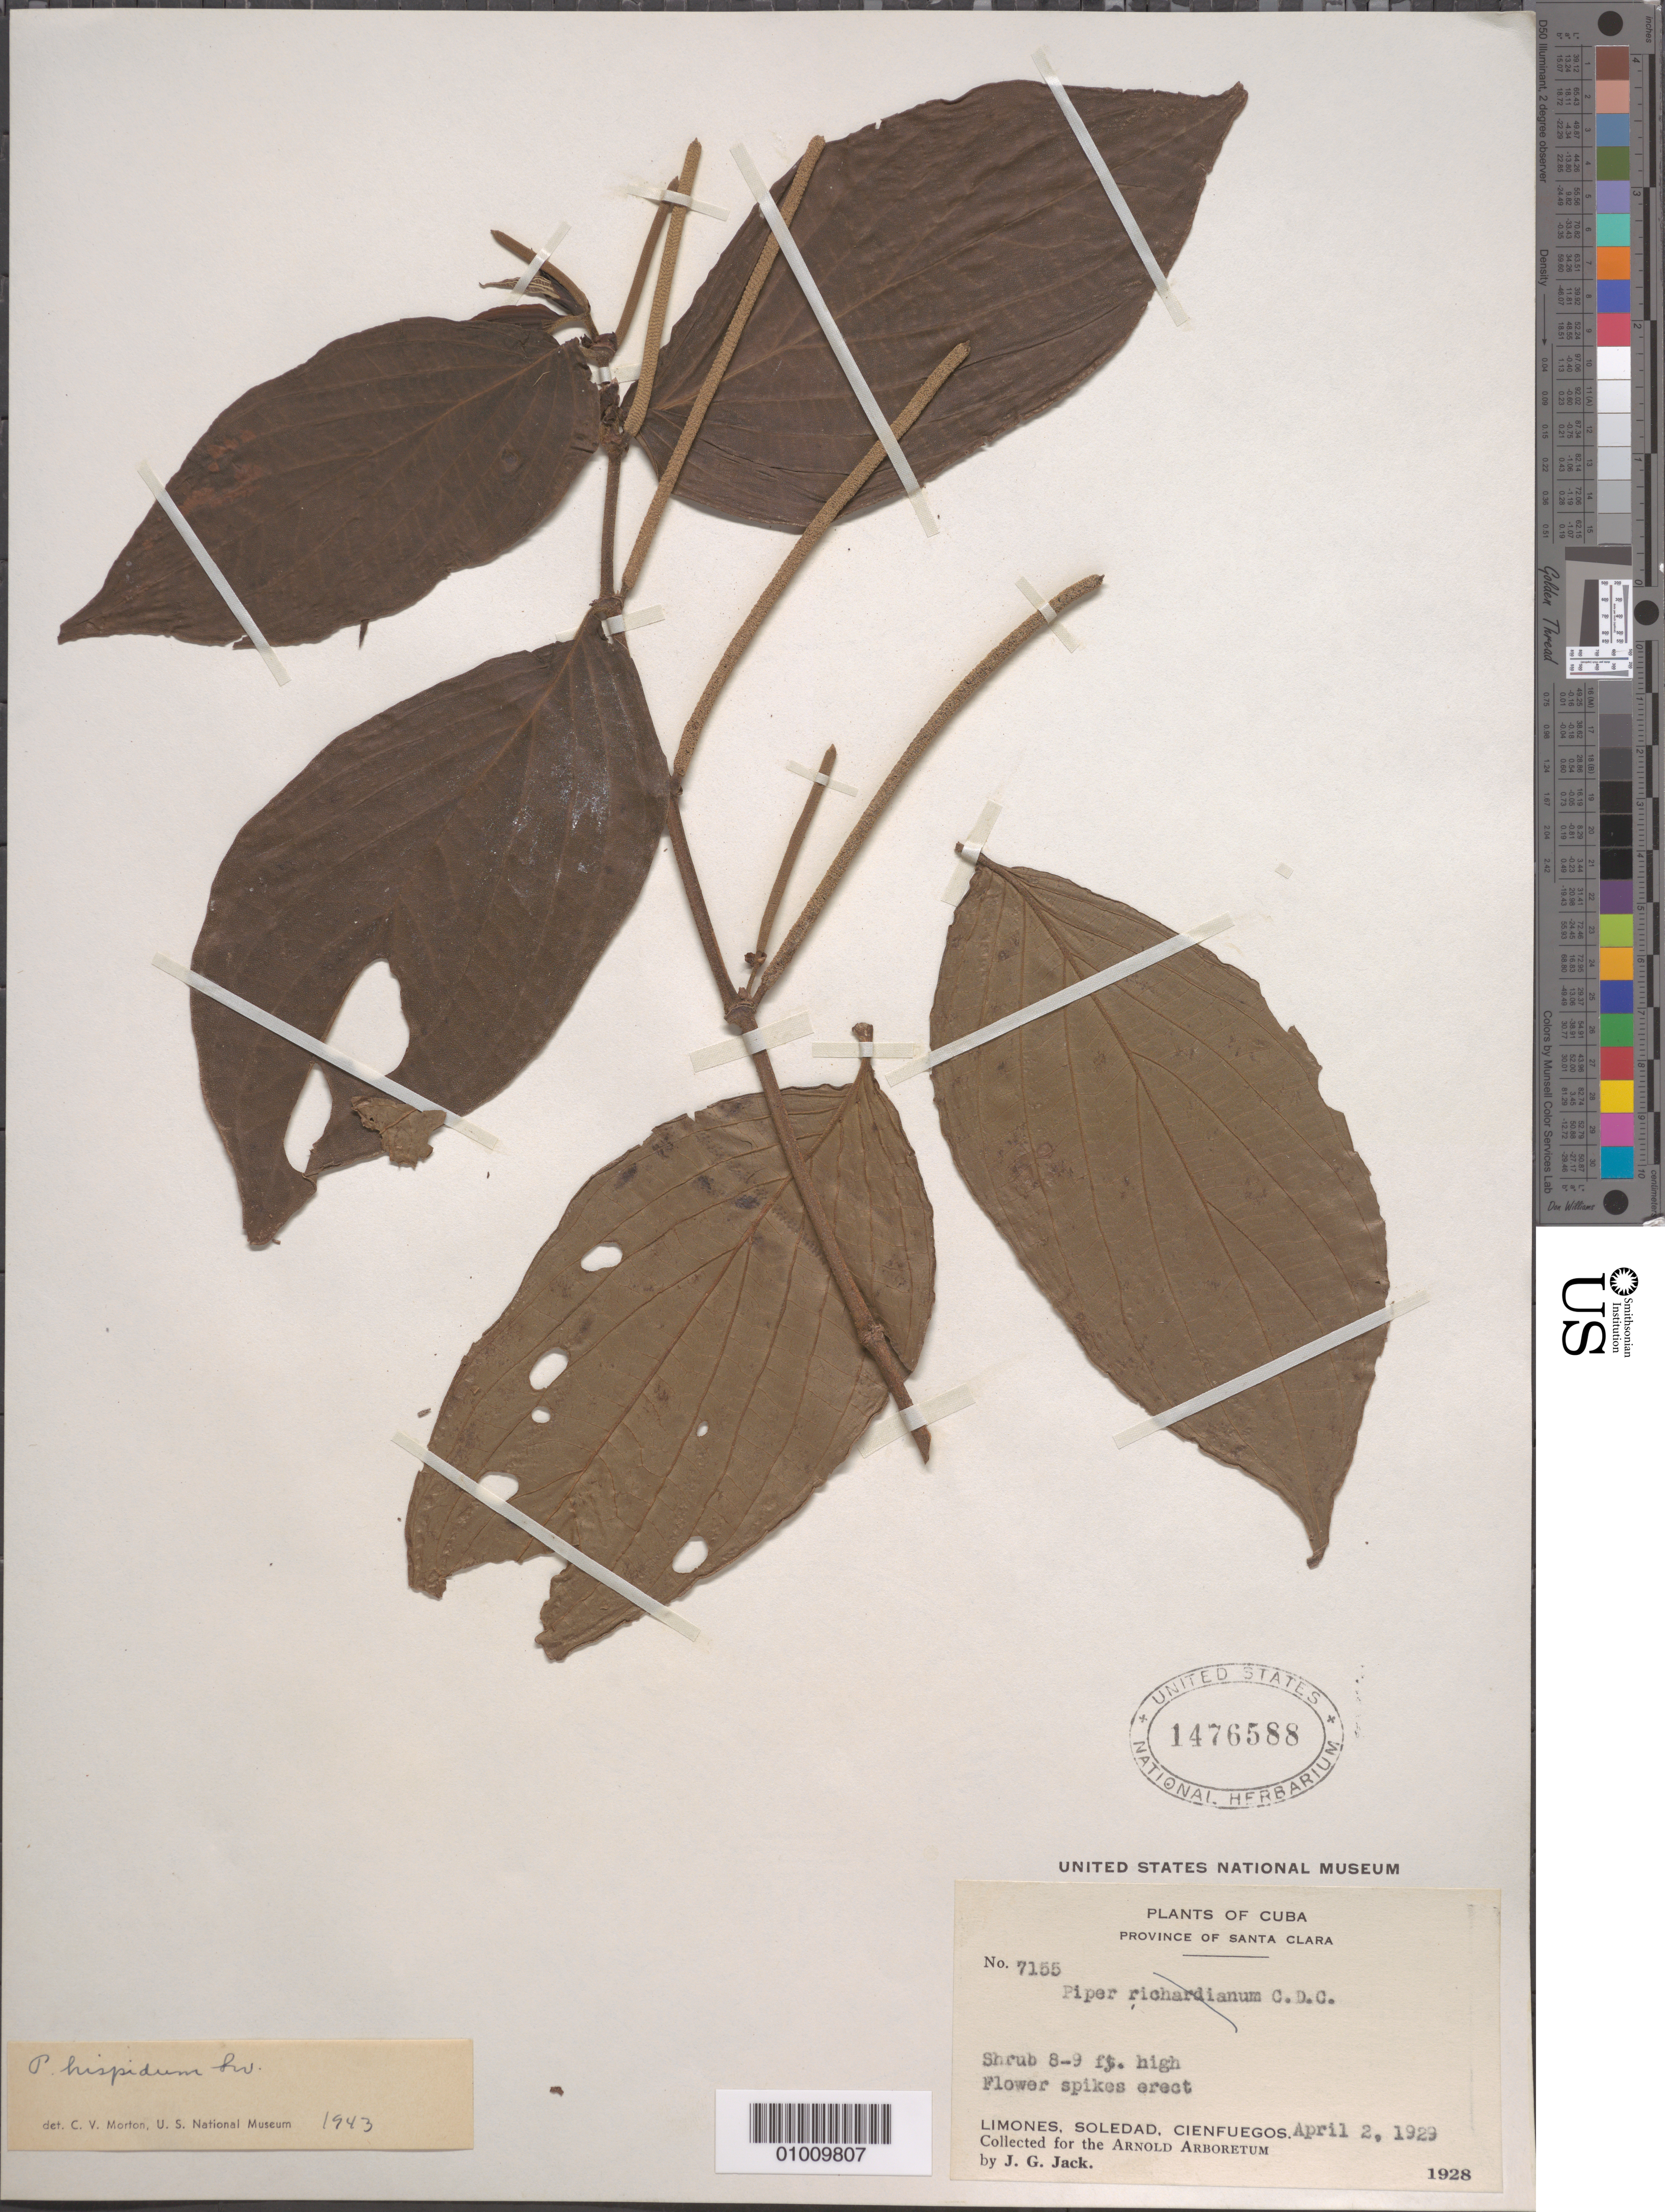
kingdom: Plantae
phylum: Tracheophyta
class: Magnoliopsida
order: Piperales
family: Piperaceae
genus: Piper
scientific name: Piper hispidum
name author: Sw.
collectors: J. G. Jack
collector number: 7155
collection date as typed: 02 Apr 1929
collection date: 1929-04-02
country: Cuba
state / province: Cienfuegos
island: Cuba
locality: Limones, Soledad, Cienfuegos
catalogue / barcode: US 1476588